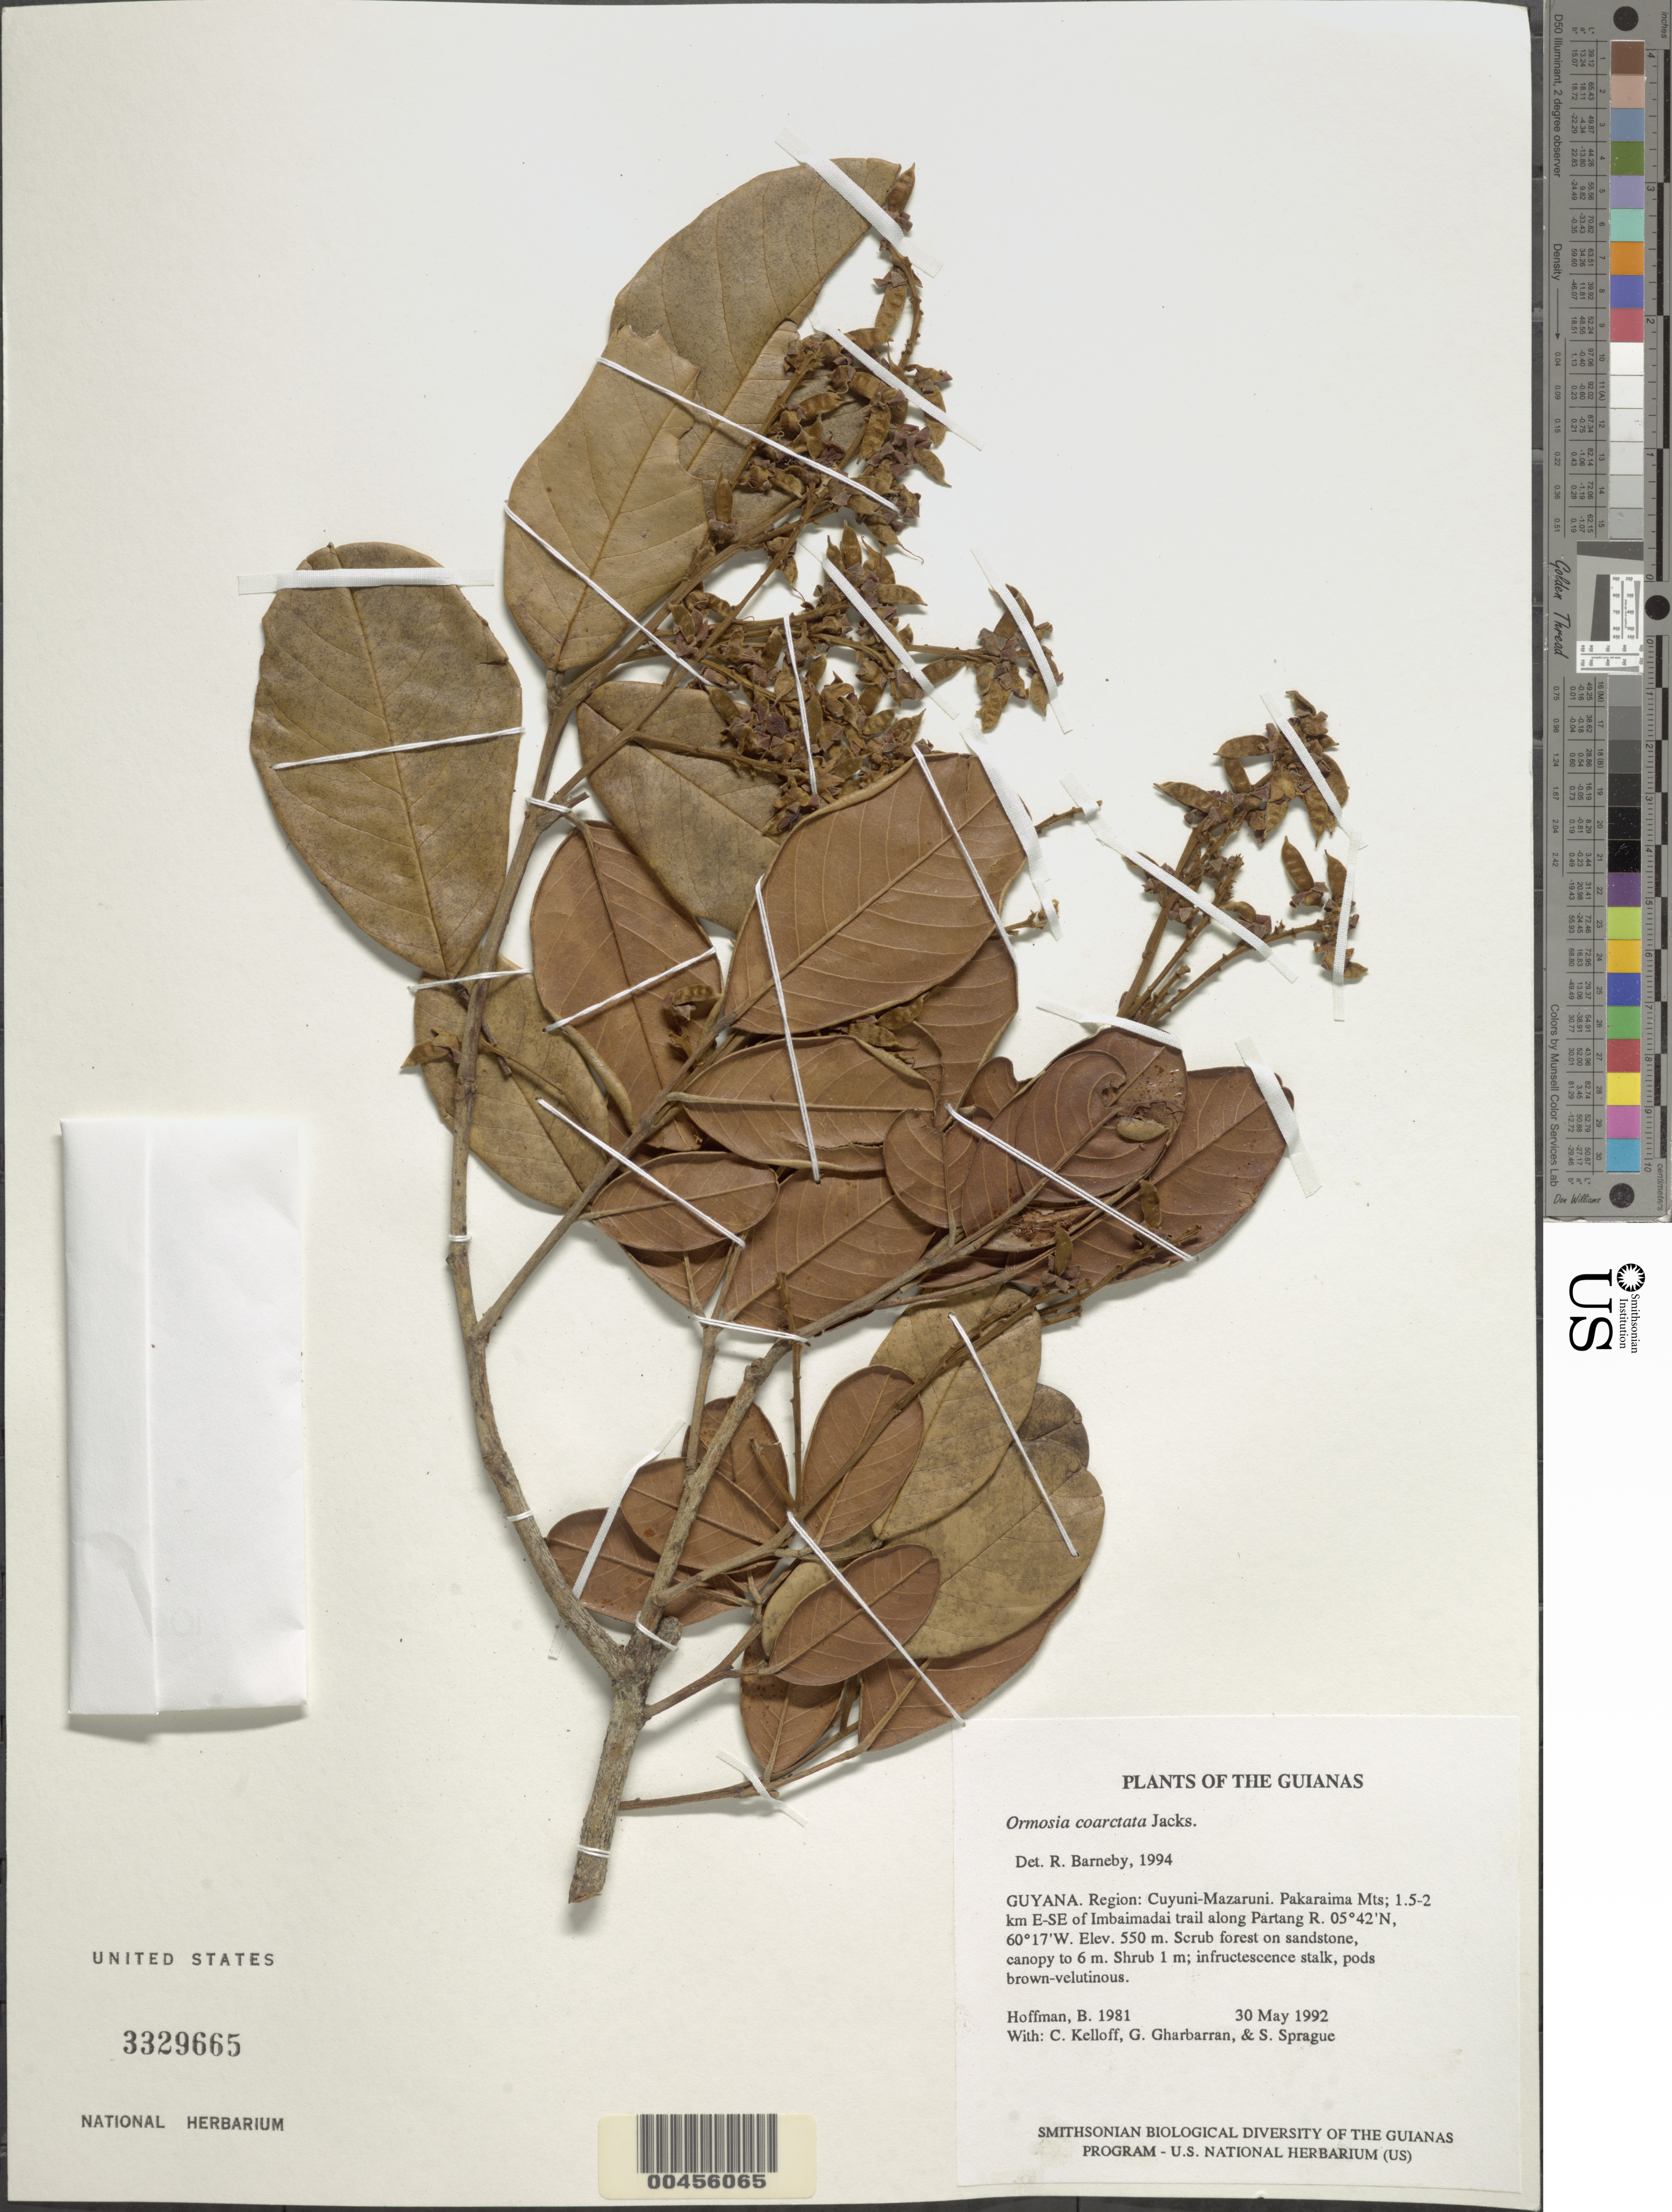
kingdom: Plantae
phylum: Tracheophyta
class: Magnoliopsida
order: Fabales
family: Fabaceae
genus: Ormosia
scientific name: Ormosia coarctata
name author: Jacks.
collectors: B. Hoffman, C. L. Kelloff, G. Gharbarran & S. Sprague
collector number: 1981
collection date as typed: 30 May 1992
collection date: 1992-05-30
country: Guyana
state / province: Cuyuni-Mazaruni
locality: Pakaraima Mts; 1.5-2 km ESE of Imbaimadai trail along Partang River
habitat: Scrub forest on sandstone, canopy to 6 m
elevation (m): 550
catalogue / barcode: US 3329665